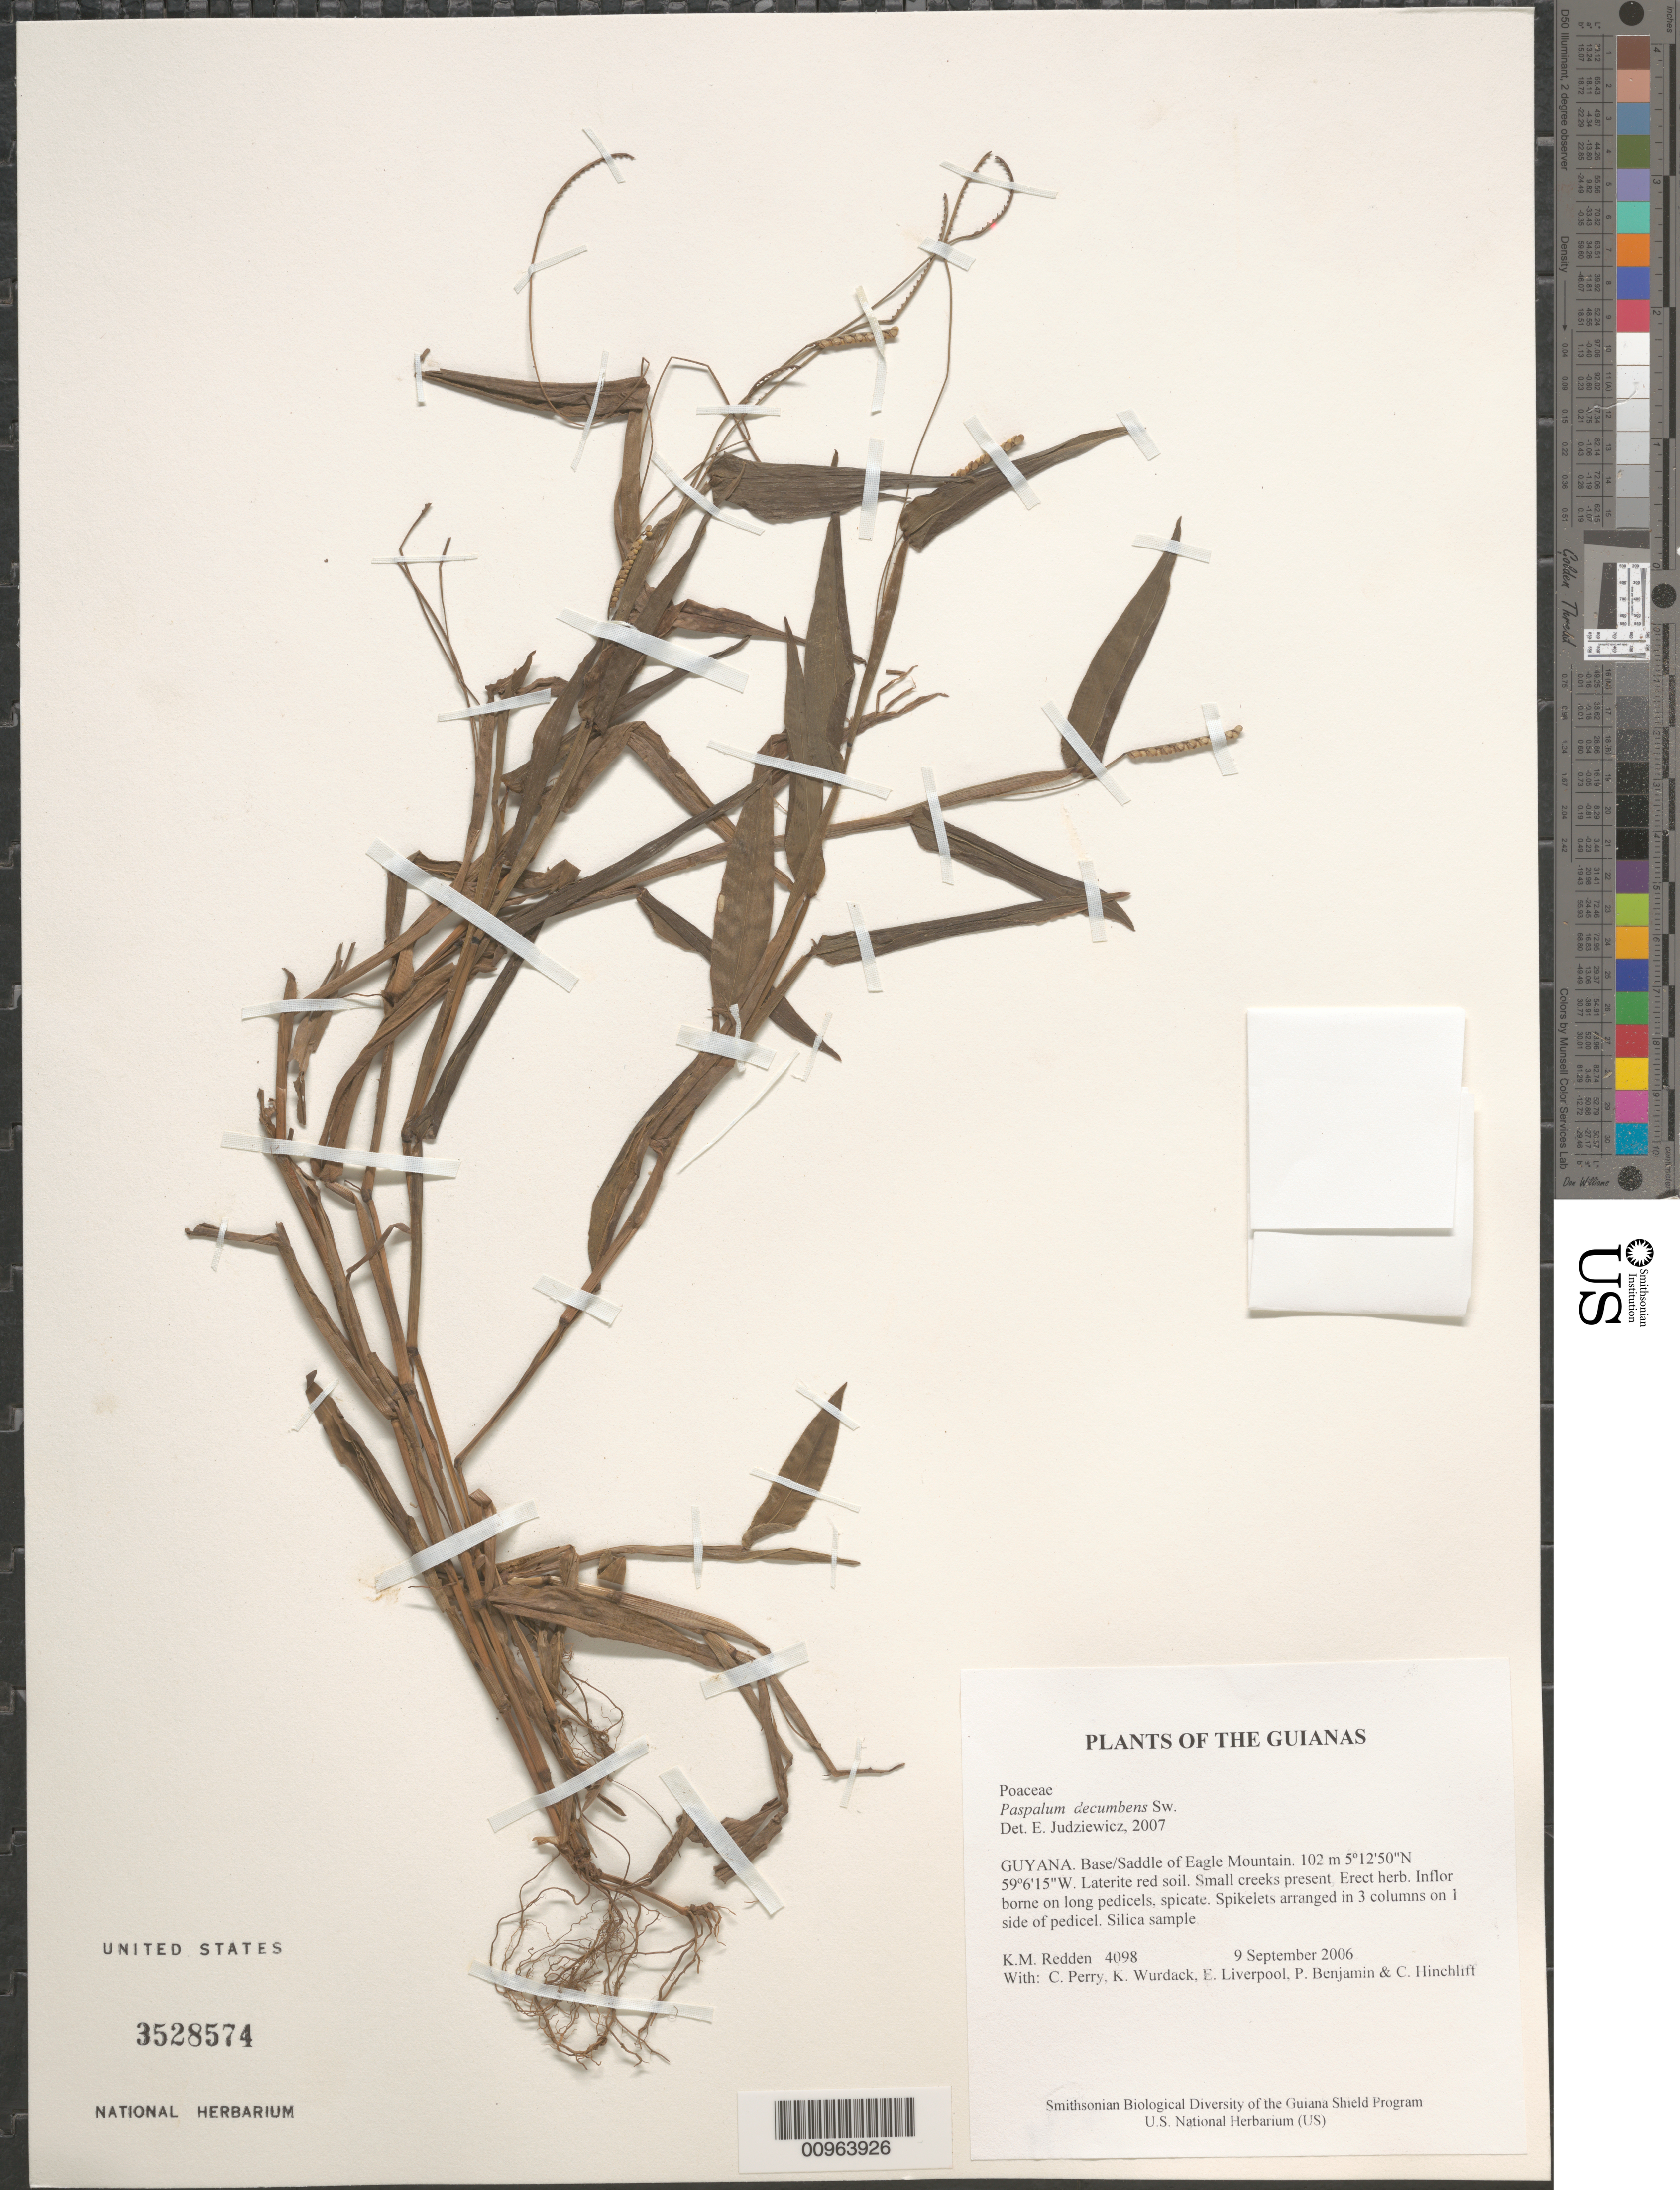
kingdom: Plantae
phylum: Tracheophyta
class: Liliopsida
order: Poales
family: Poaceae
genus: Paspalum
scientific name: Paspalum decumbens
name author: Sw.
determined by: Judziewicz, E. J.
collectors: K. M. Redden, C. Perry, K. Wurdack, E. Liverpool, P. Benjamin & C. E. Hinchliff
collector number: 4098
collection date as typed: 9 September 2006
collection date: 2006-09-09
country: Guyana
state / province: Potaro-Siparuni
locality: Base/Saddle of Eagle Mountain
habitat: Laterite red soil. Small creeks present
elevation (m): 102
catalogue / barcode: US 3528574